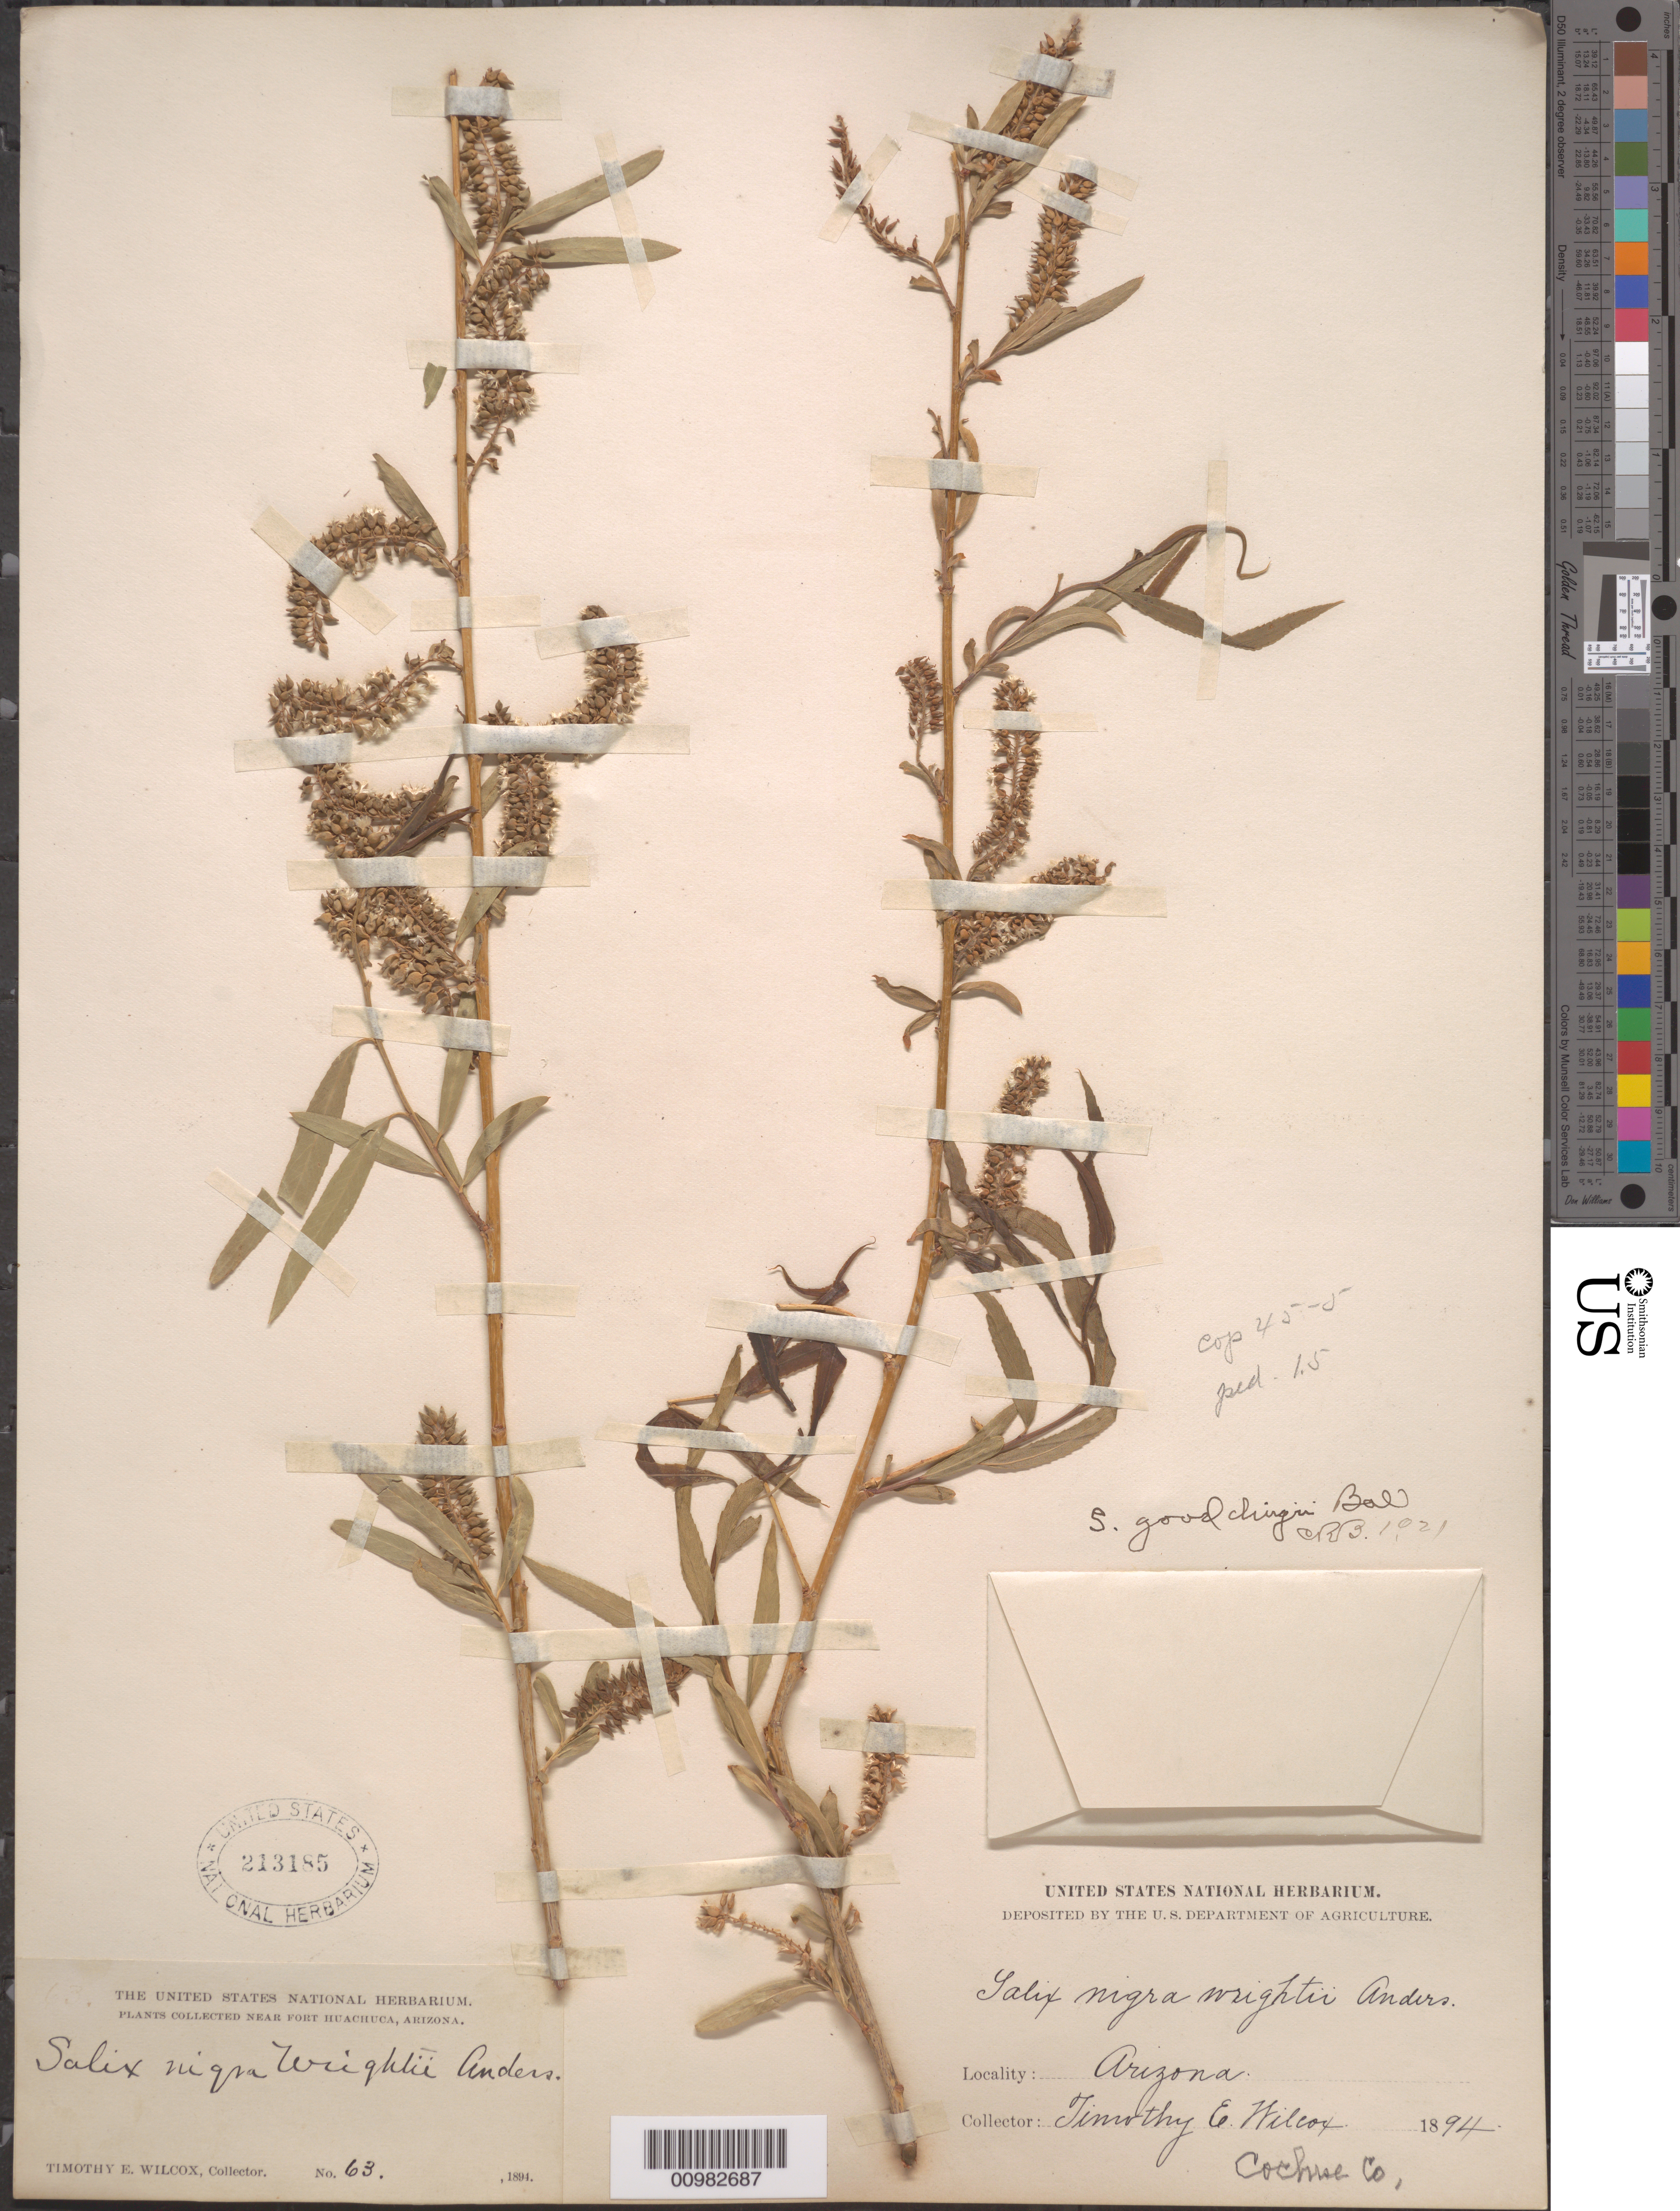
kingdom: Plantae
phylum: Tracheophyta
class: Magnoliopsida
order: Malpighiales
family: Salicaceae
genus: Salix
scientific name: Salix gooddingii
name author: C.R. Ball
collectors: T. E. Wilcox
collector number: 63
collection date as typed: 1894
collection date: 1894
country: United States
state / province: Arizona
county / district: Cochise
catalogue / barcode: US 213185